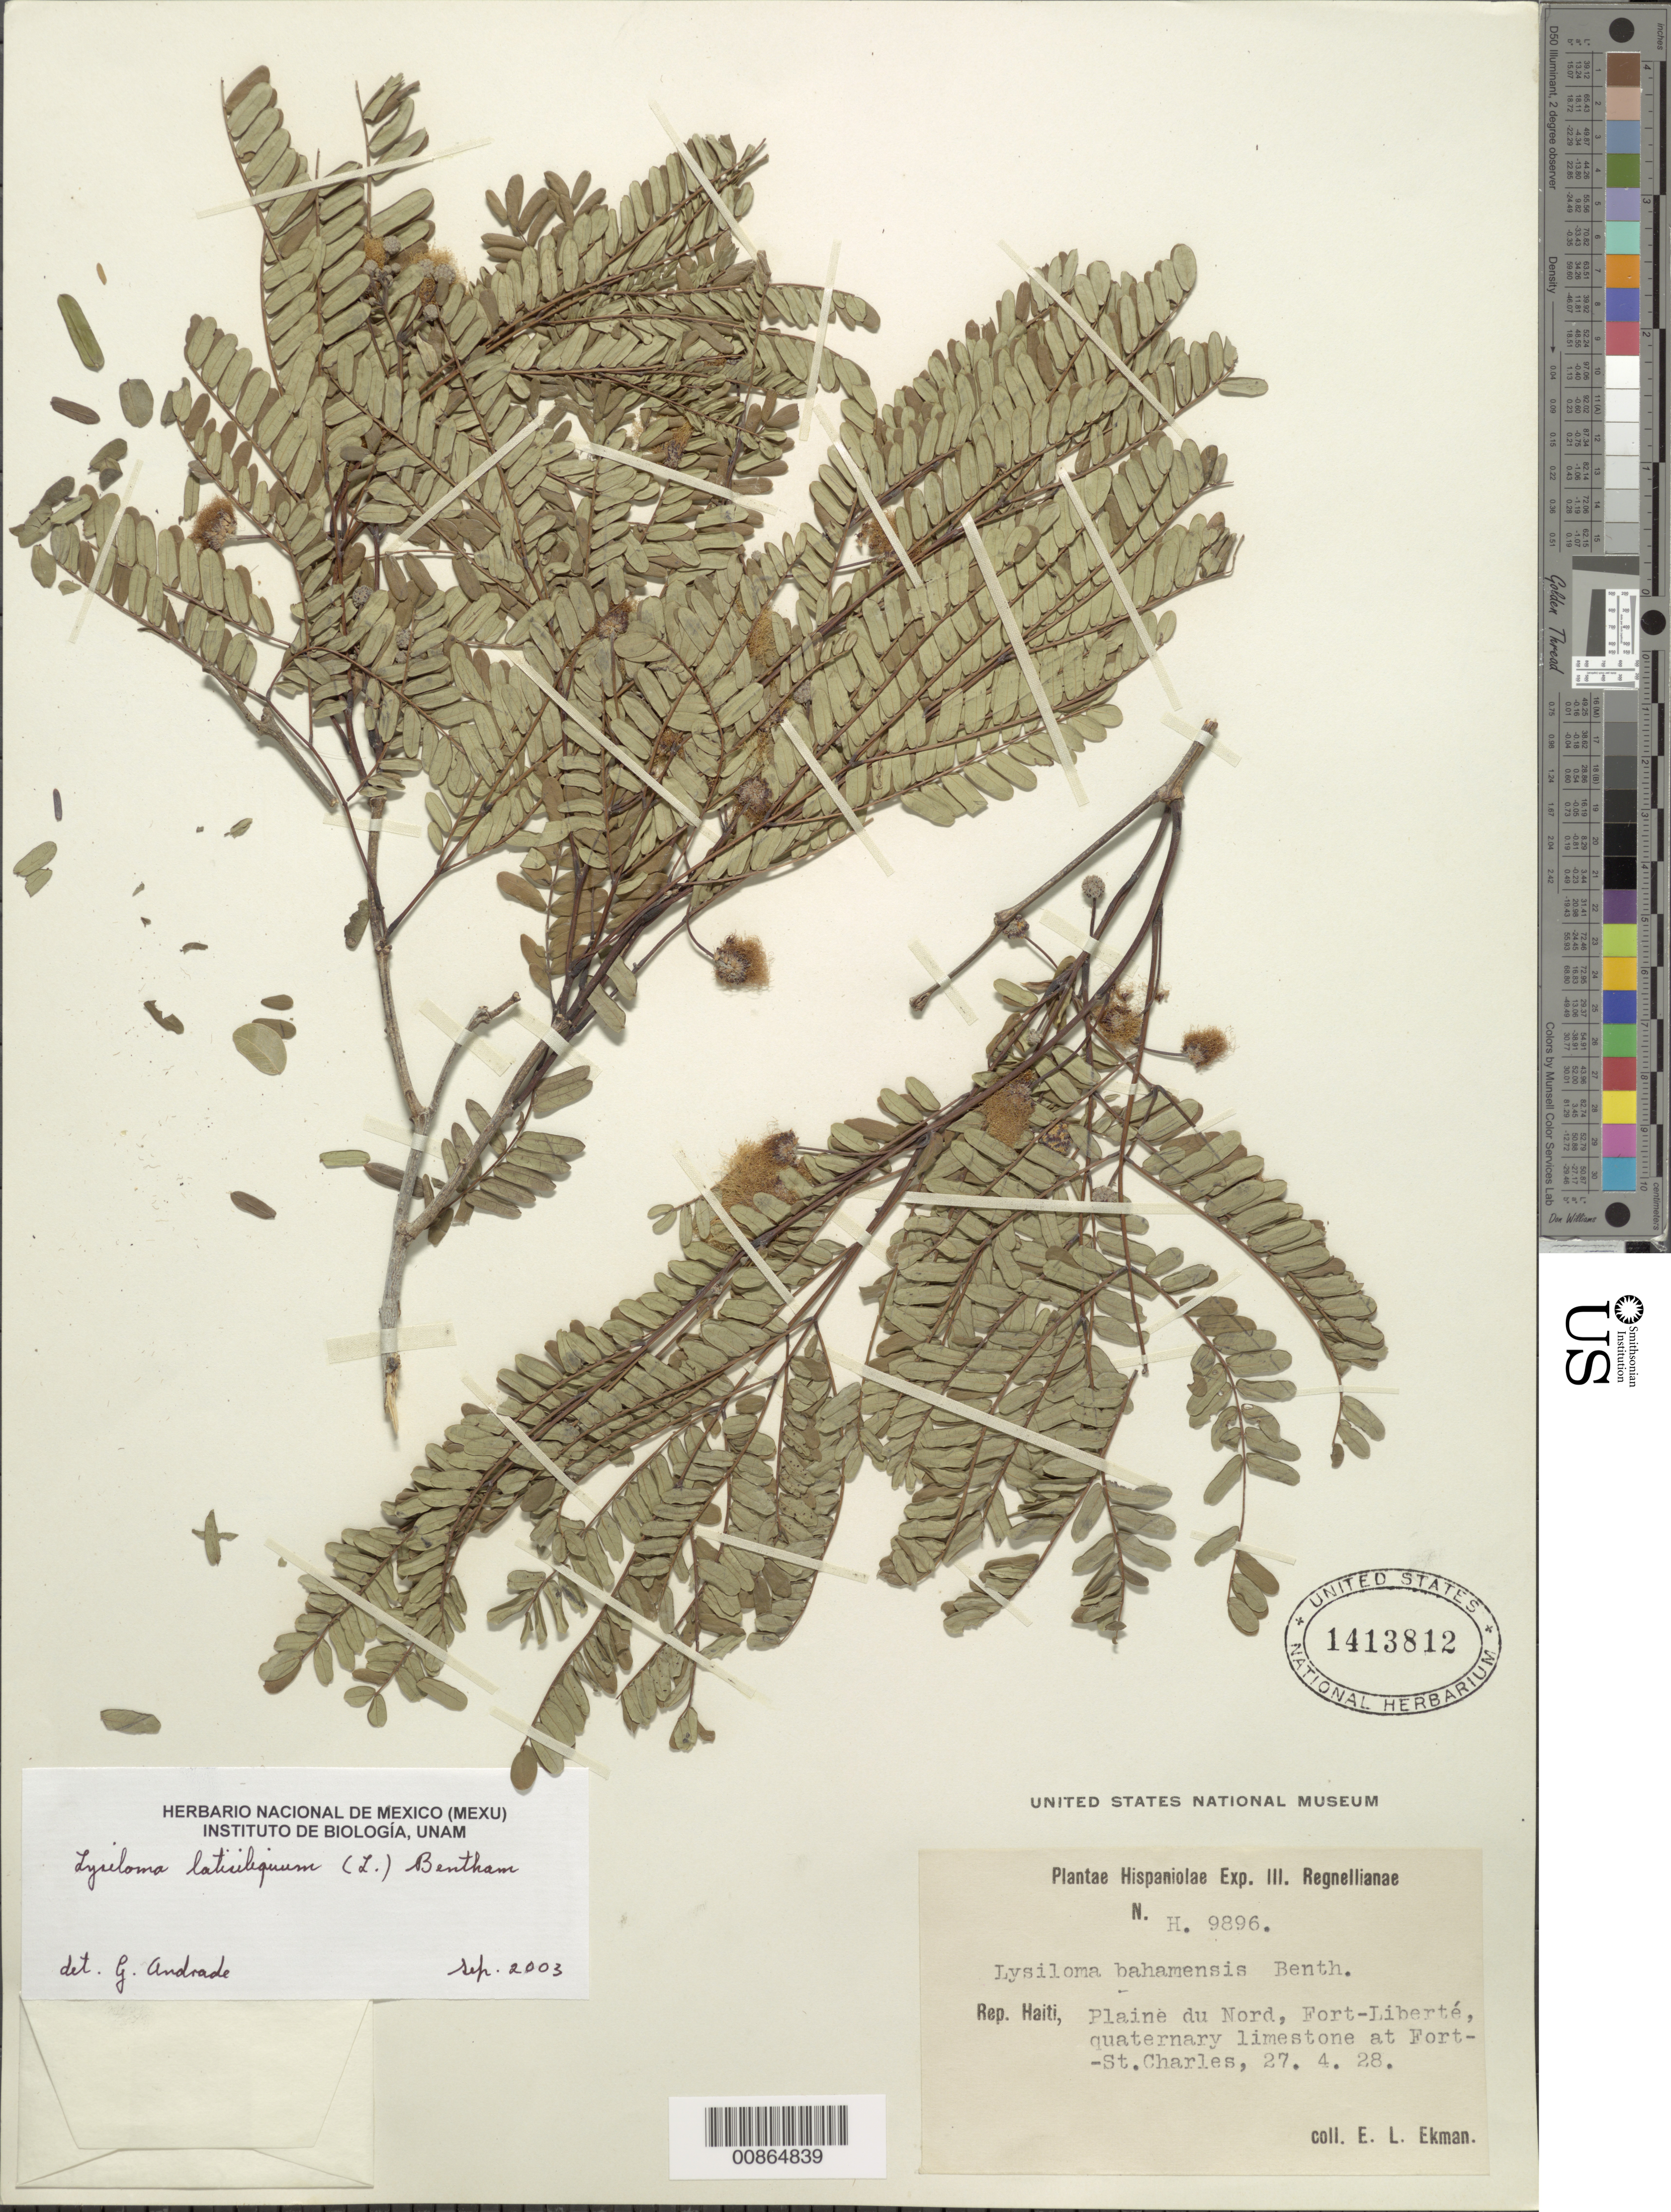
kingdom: Plantae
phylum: Tracheophyta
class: Magnoliopsida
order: Fabales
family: Fabaceae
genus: Lysiloma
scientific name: Lysiloma latisiliquum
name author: (L.) Benth.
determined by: Andrade, G.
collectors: E. L. Ekman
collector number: H 9896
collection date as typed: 27 Apr 1928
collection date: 1928-04-27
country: Haiti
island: Hispaniola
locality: Plaine du Nord, Fort-Liberté, quaternary limestone at Fort-St. Charles.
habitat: Quaternary limestone.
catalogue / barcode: US 1413812